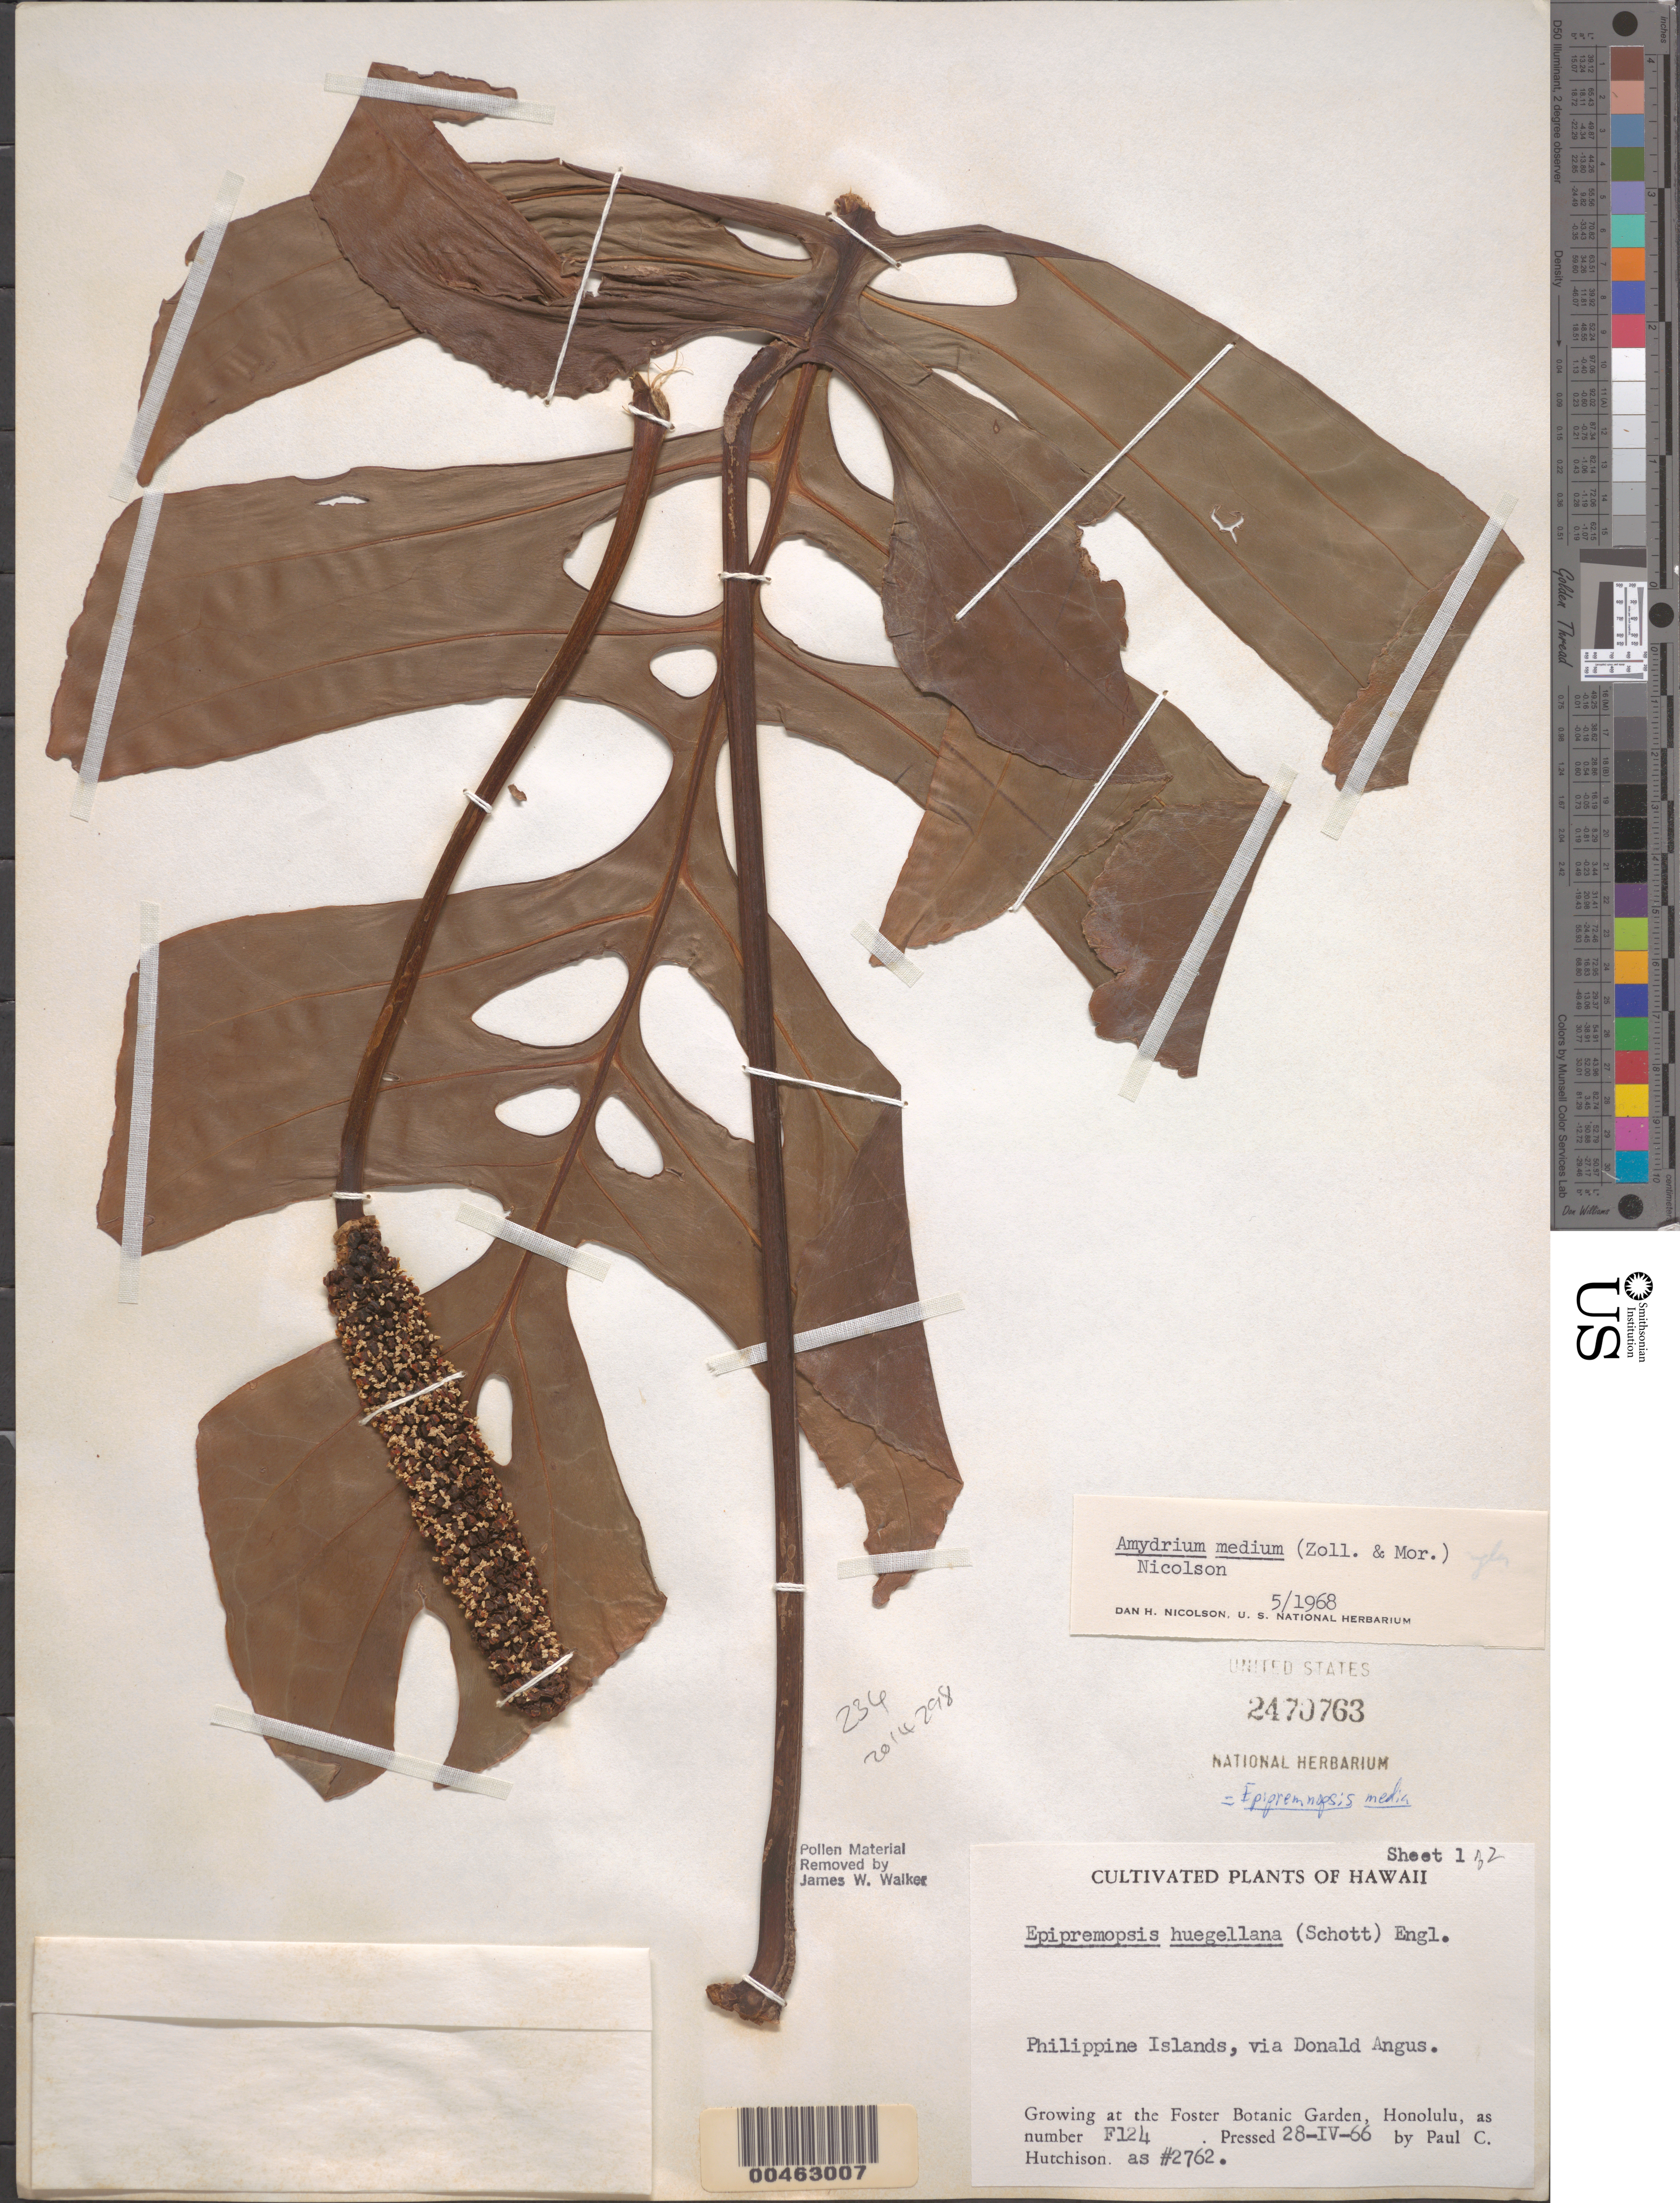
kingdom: Plantae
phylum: Tracheophyta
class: Liliopsida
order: Alismatales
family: Araceae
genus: Amydrium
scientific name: Amydrium medium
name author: (Zoll. & Moritzi) Nicolson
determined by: Nicolson, Dan H.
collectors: P. C. Hutchison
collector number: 2762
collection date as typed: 28 Apr 1966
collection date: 1966-04-28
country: United States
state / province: Hawaii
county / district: Honolulu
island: Oahu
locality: Growing at the Foster Botanic Garden, Honolulu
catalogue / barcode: US 2470763